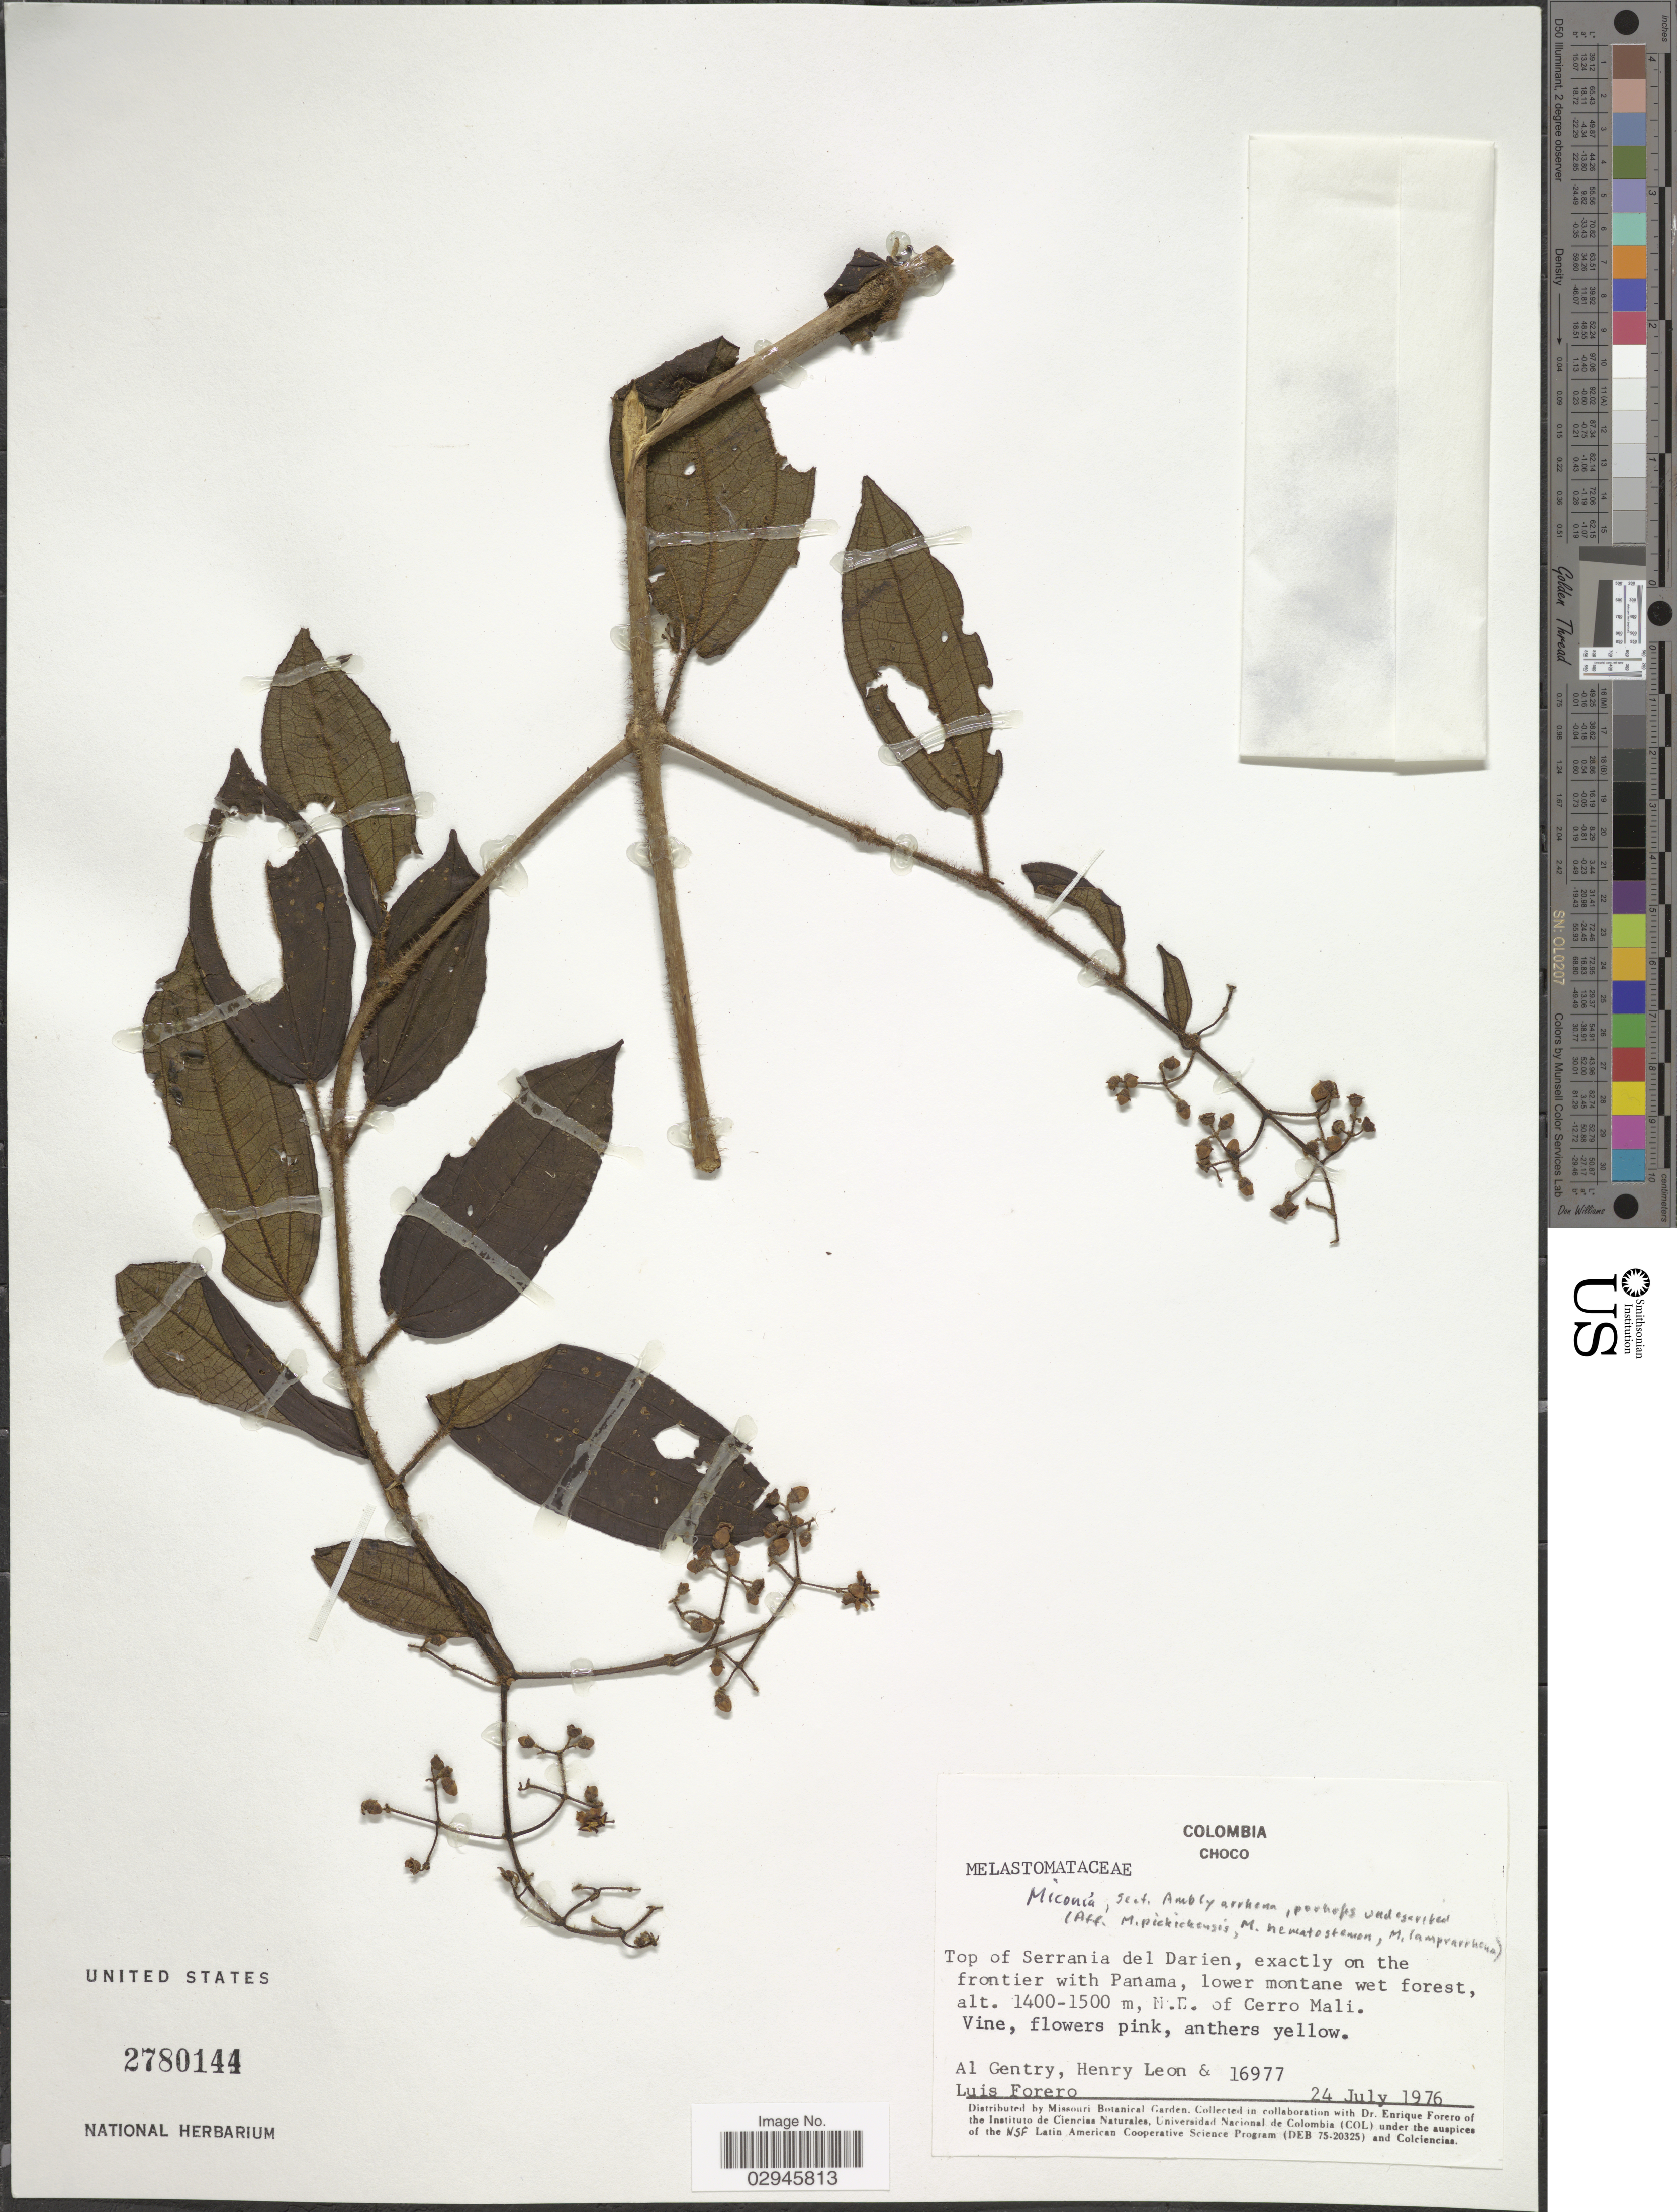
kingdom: Plantae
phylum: Tracheophyta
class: Magnoliopsida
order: Myrtales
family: Melastomataceae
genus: Miconia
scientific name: Miconia sp.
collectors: A. H. Gentry, Henry Leon & L. Forero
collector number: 16977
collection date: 1976-07-24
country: Colombia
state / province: Chocó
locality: Top of Serrania del Darien, exactly on the frontier with Panama, lower montane wet forest. N.E. of Cerro Mali.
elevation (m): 1400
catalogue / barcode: US 2780144